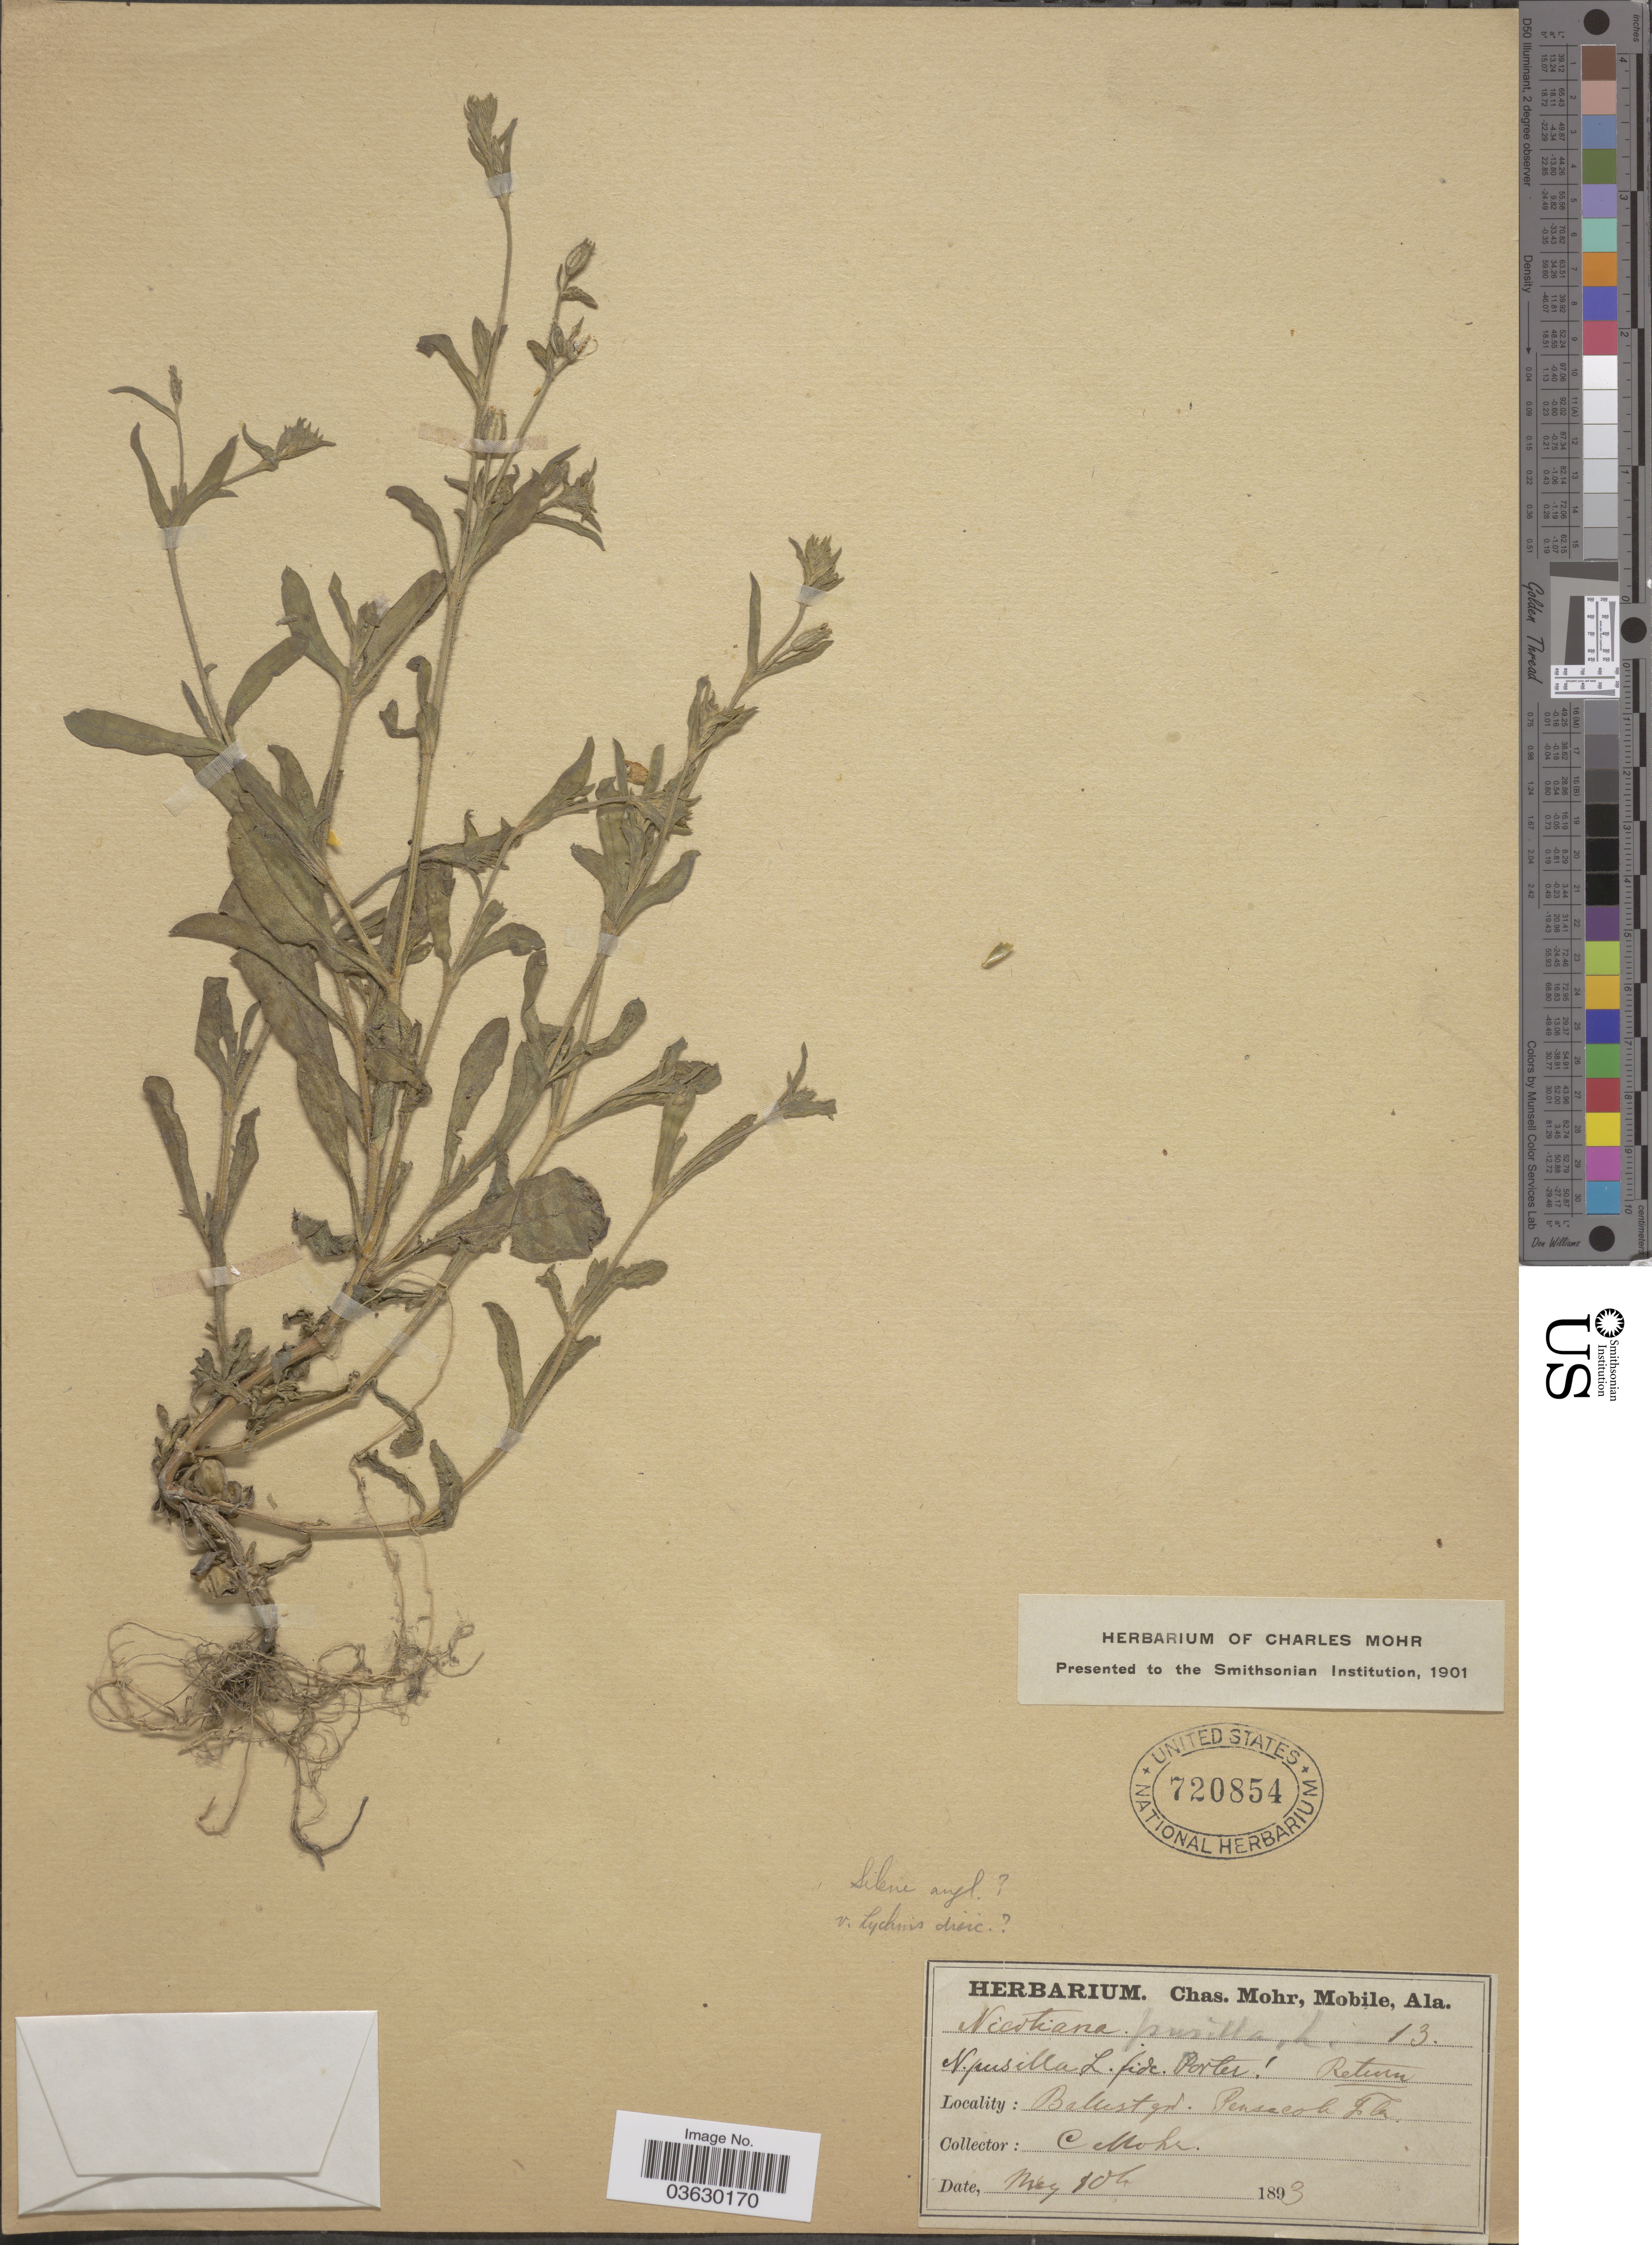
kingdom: Plantae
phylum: Tracheophyta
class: Magnoliopsida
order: Caryophyllales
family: Caryophyllaceae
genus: Silene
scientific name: Silene anglica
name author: L.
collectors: Mohr, C. T. (herbarium)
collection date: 1893-05-10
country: United States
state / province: Florida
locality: Pensacola.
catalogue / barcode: US 720854